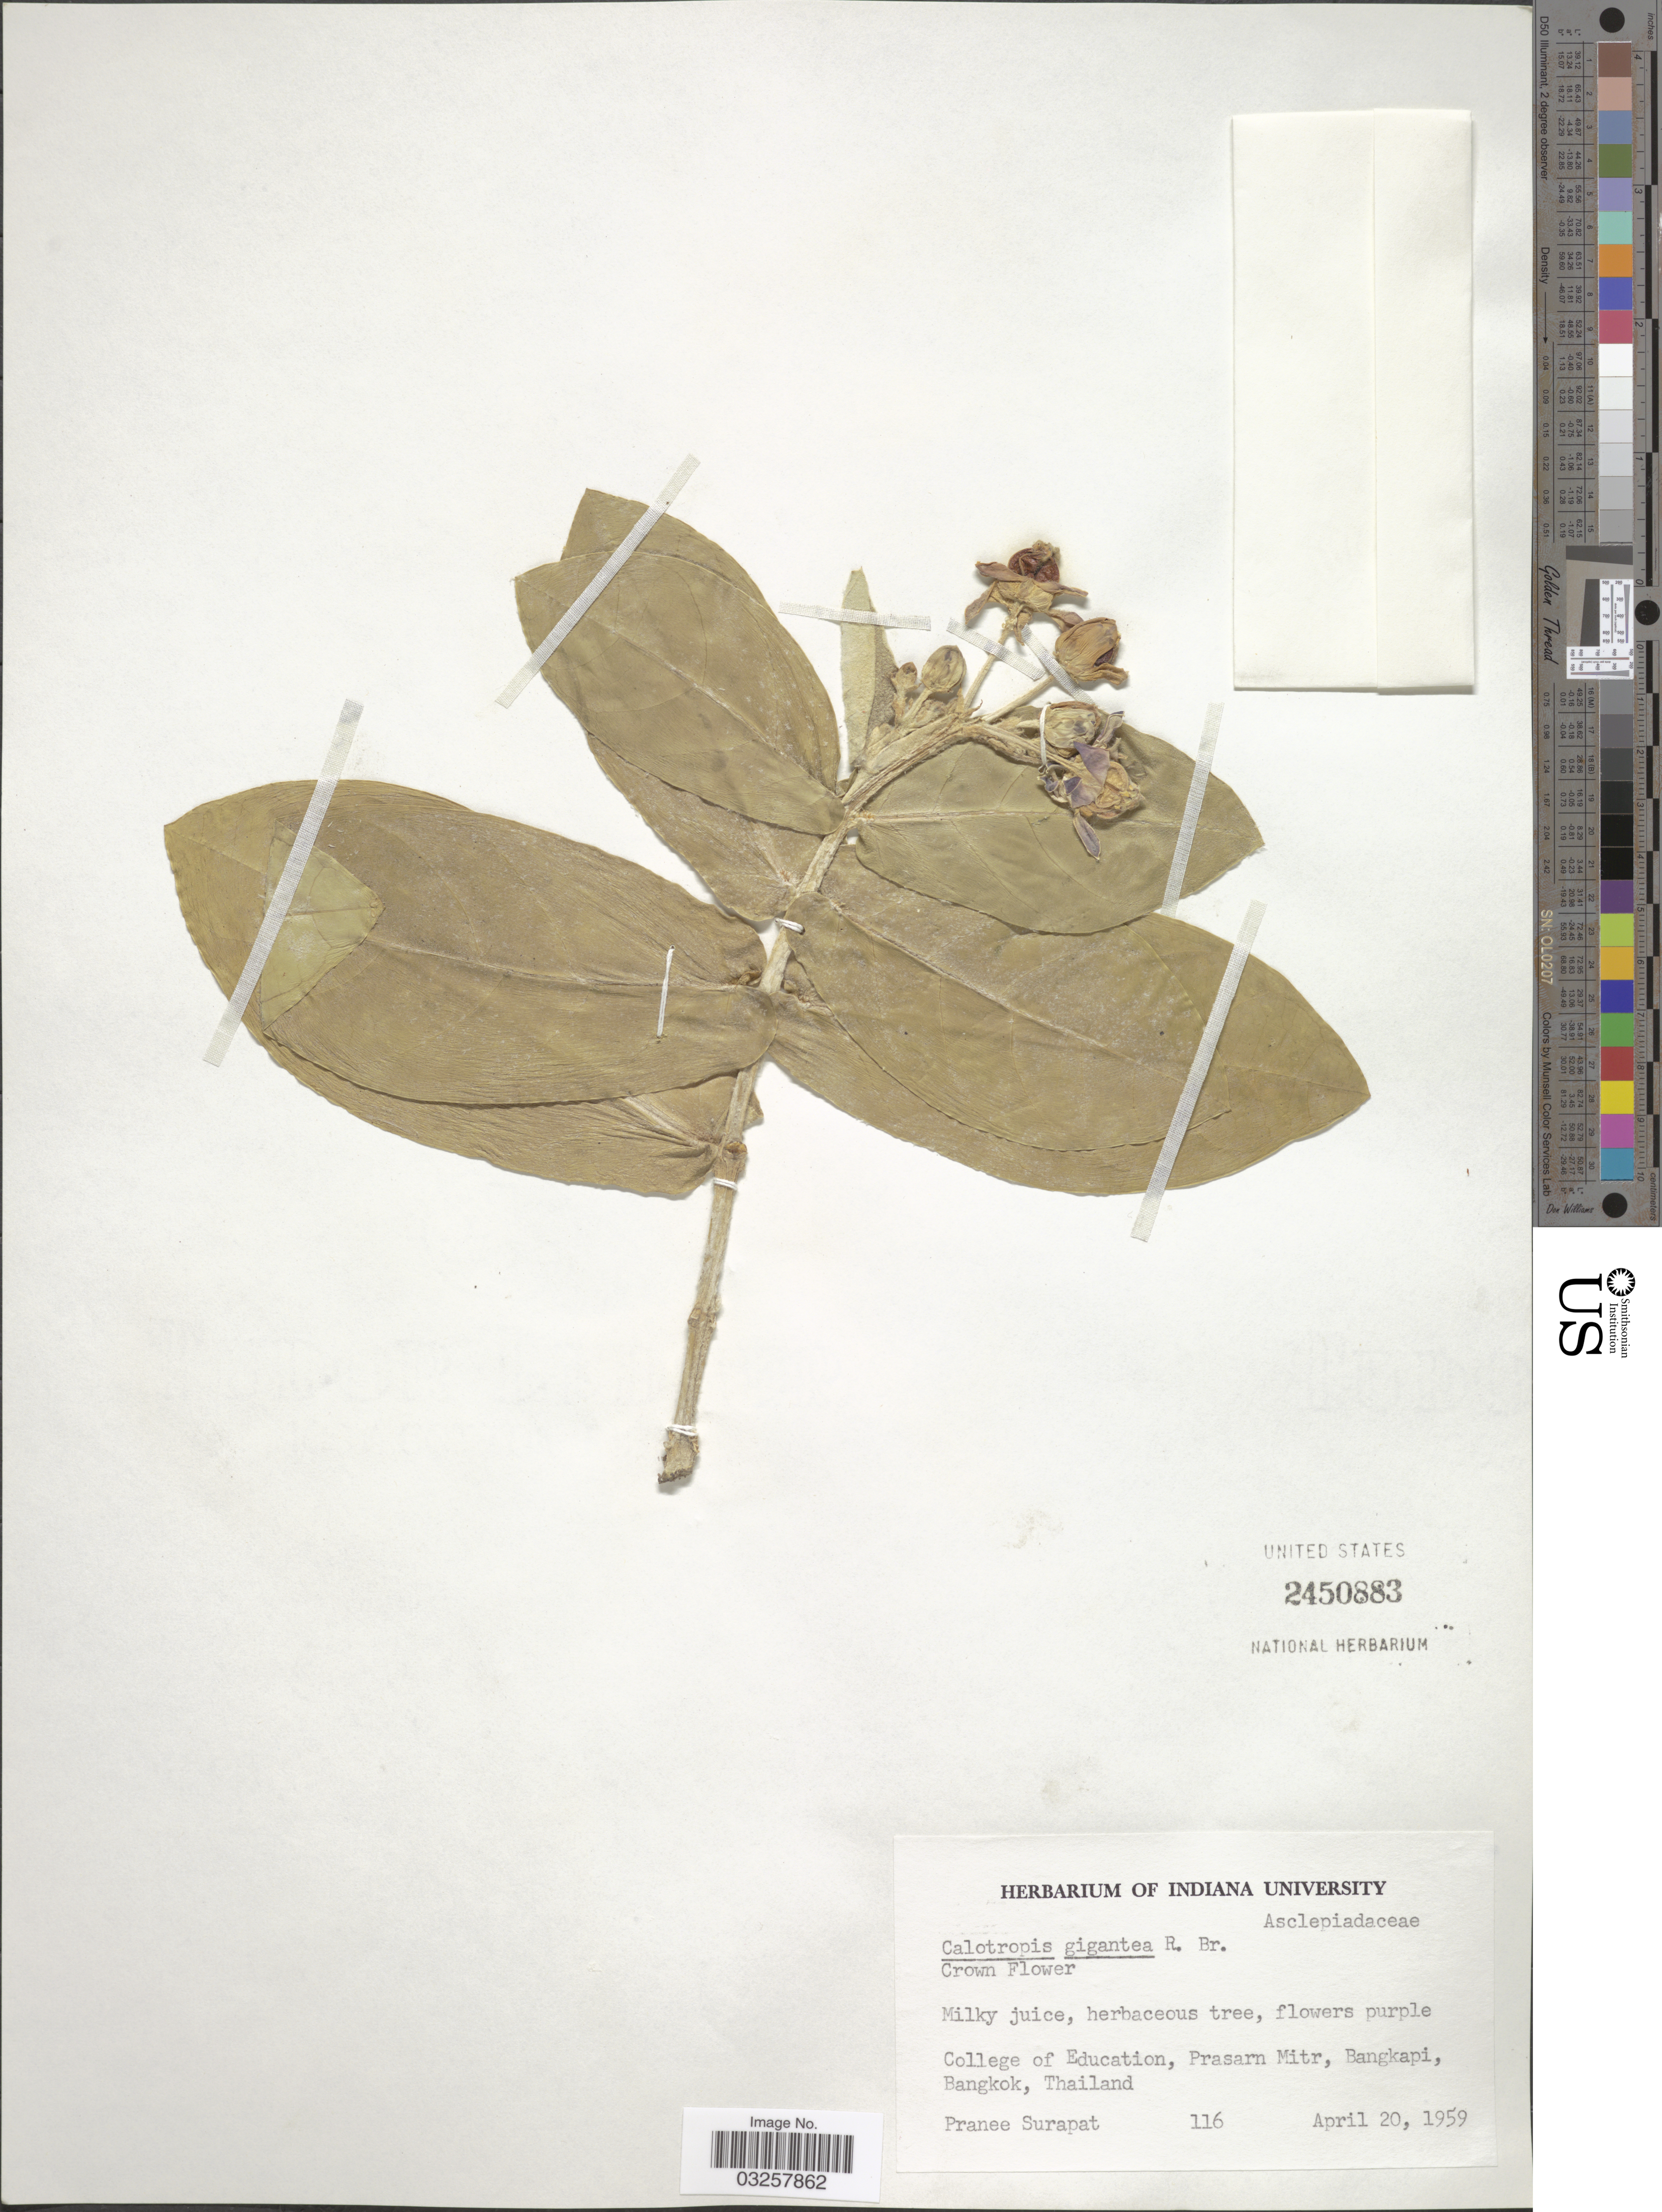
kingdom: Plantae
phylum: Tracheophyta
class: Magnoliopsida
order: Gentianales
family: Apocynaceae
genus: Calotropis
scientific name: Calotropis gigantea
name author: (L.) W.T. Aiton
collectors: P. Surapat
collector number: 116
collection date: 1959-04-20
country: Thailand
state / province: Bangkok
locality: College of Education, Prasarn Mitr, Bangkapi.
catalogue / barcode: US 2450883